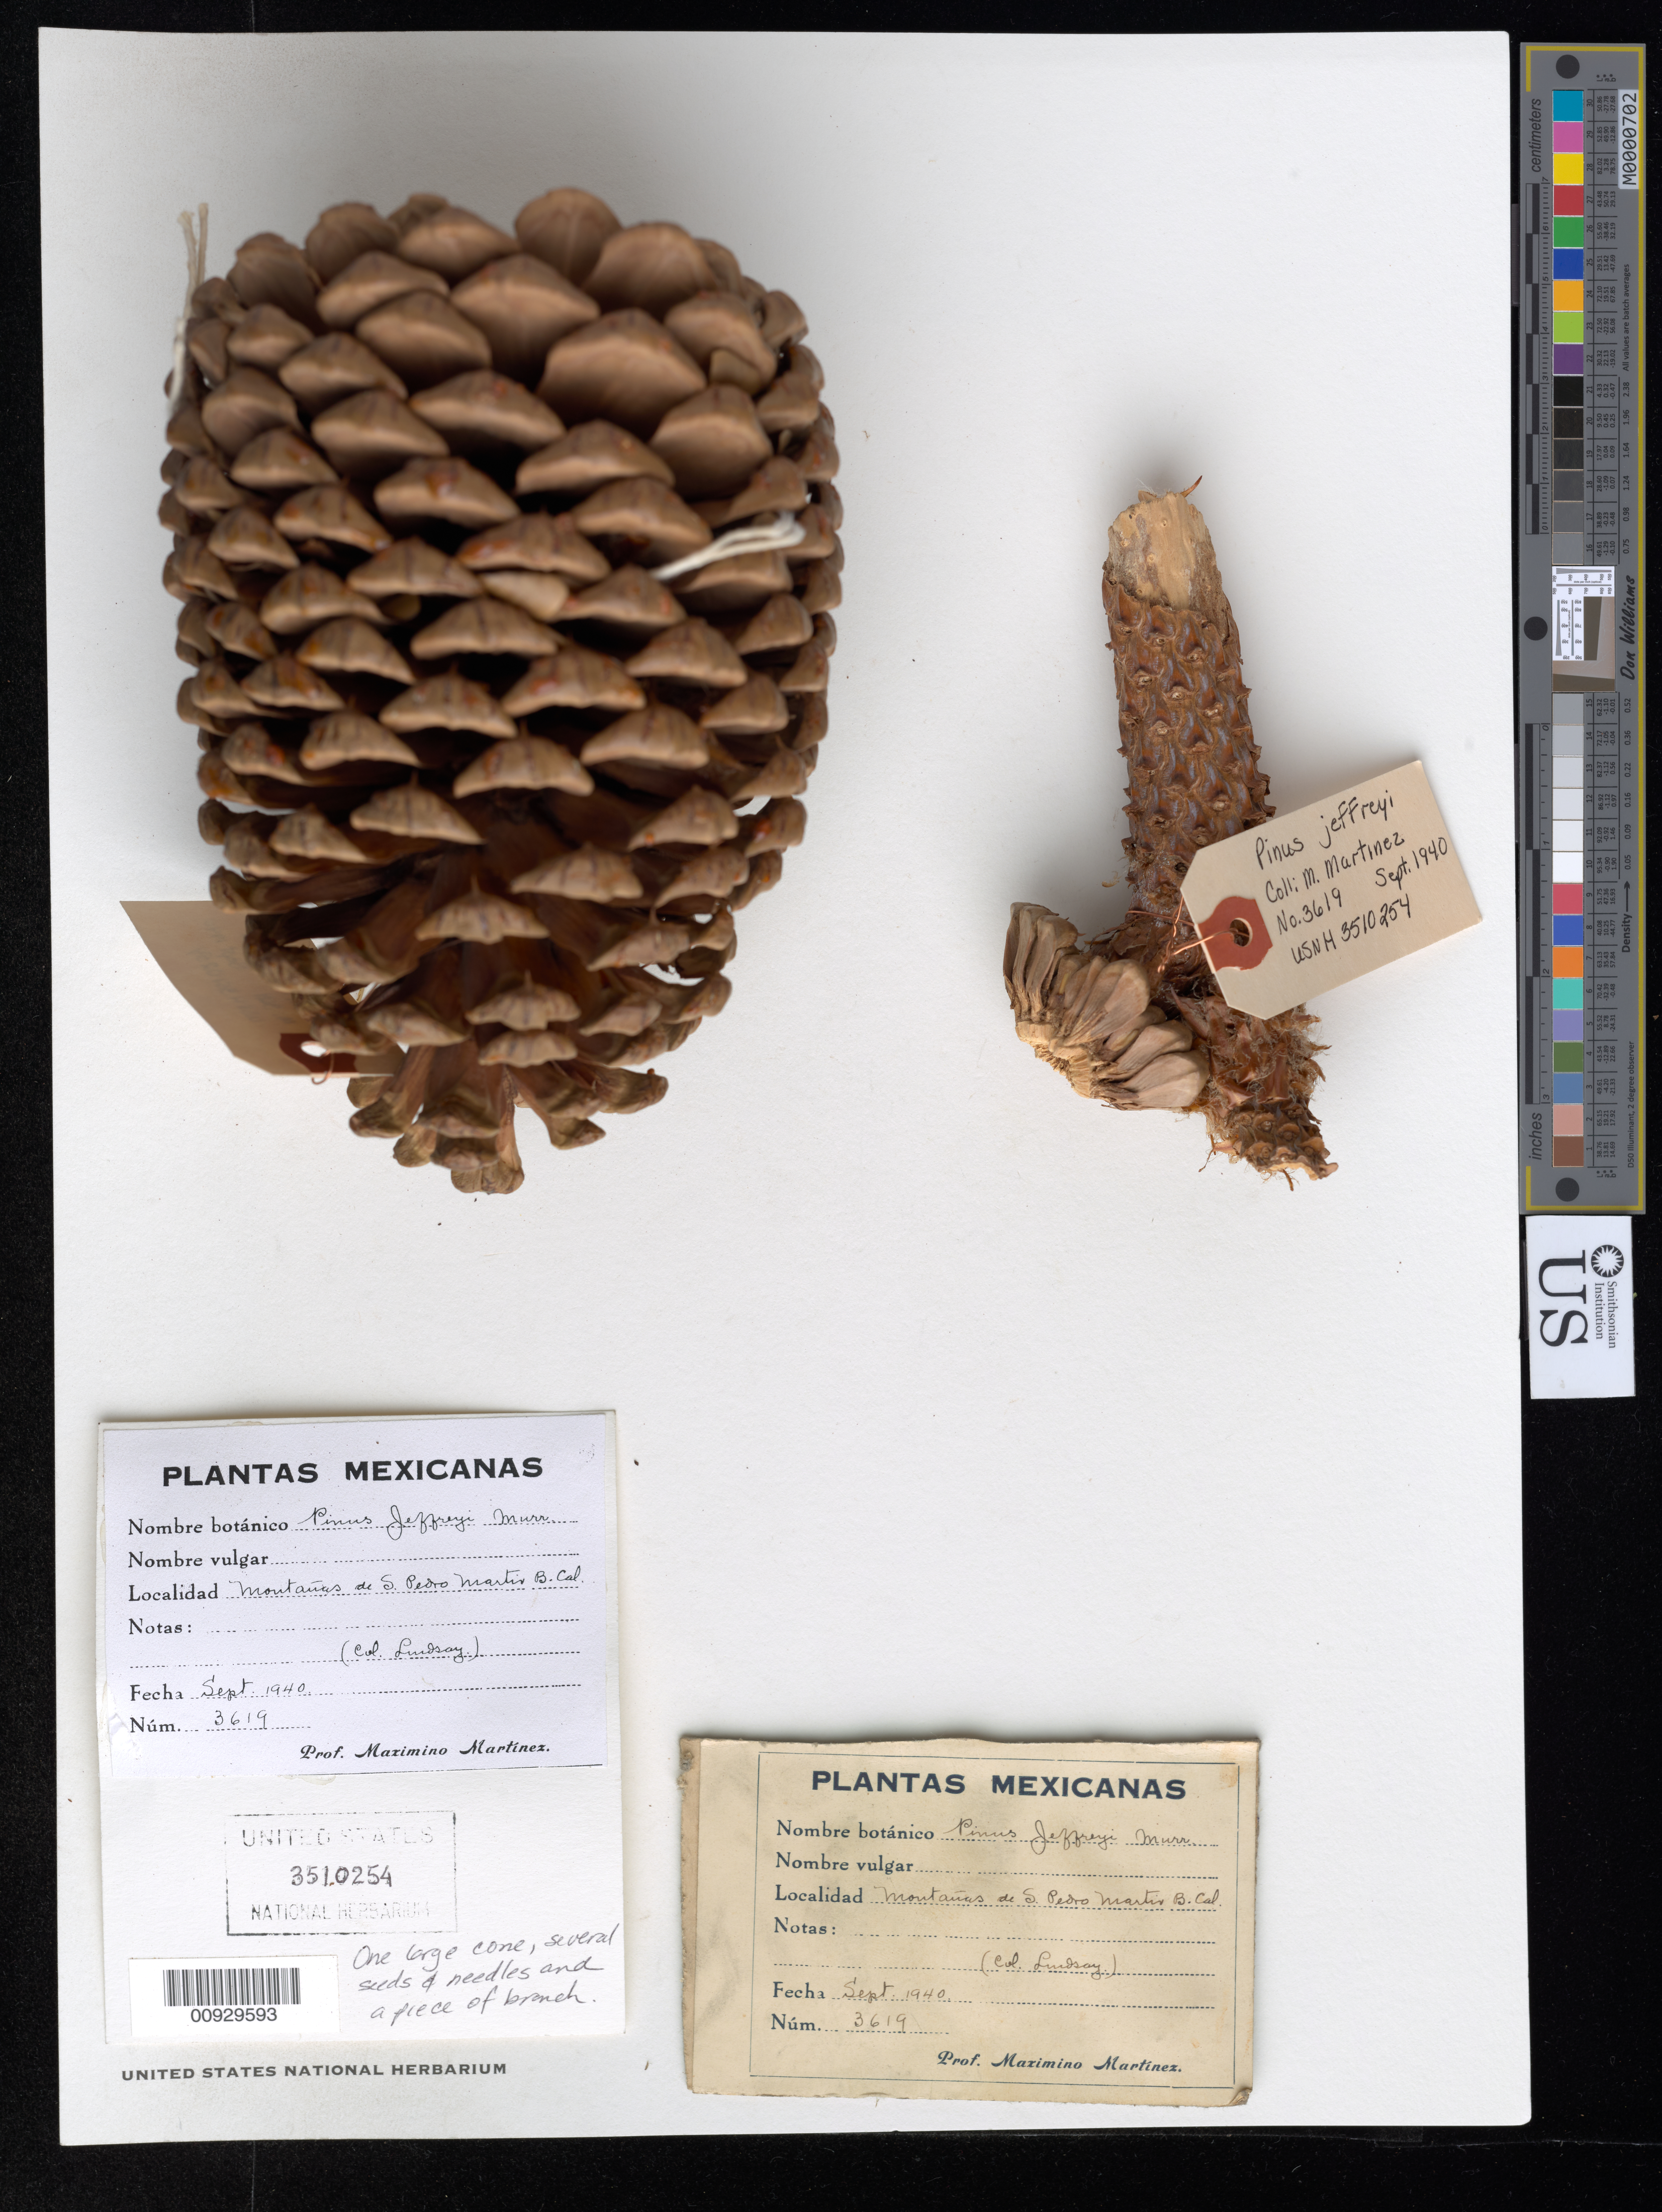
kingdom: Plantae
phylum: Tracheophyta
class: Pinopsida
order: Pinales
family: Pinaceae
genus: Pinus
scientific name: Pinus jeffreyi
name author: Balf.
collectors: M. Martinez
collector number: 3619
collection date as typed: Sep 1940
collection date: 1940-09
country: Mexico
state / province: Baja California Norte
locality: Montañas de San Pedro Mártir.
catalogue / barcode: US 3510254